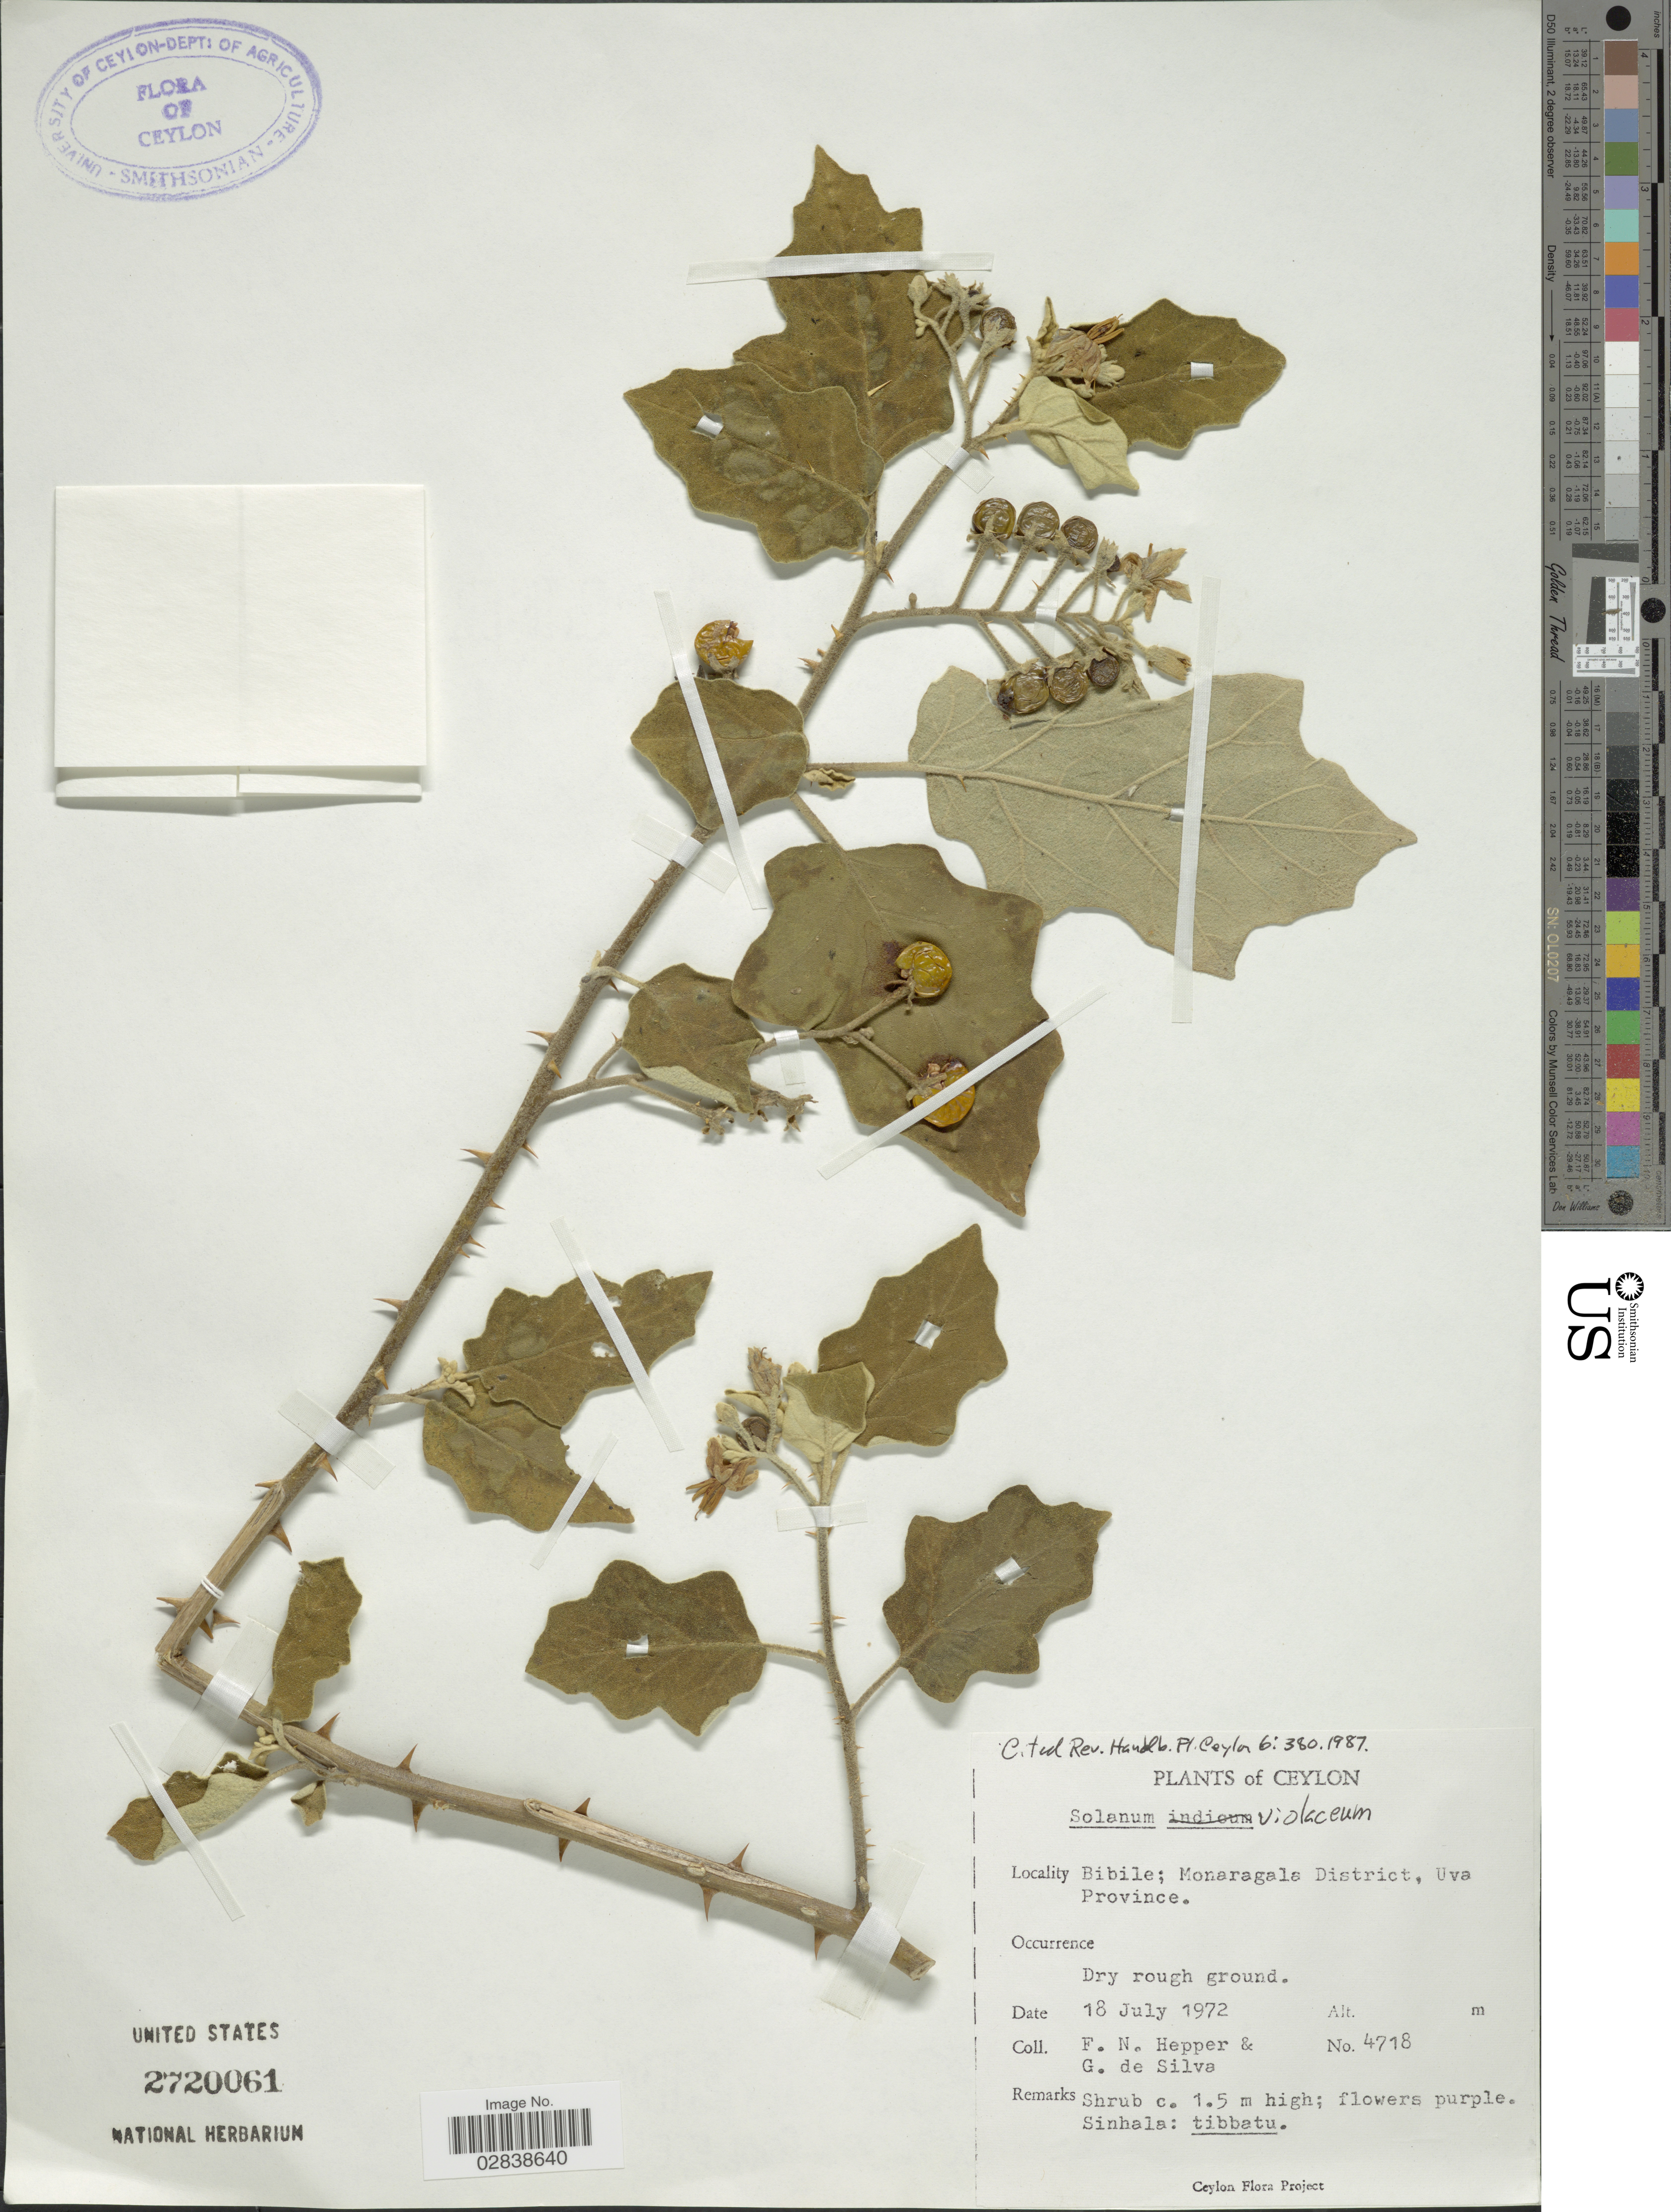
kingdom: Plantae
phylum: Tracheophyta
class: Magnoliopsida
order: Solanales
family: Solanaceae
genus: Solanum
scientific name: Solanum violaceum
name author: Ortega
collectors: F. Hepper & G. De Silva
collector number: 4718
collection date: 1972-07-18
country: Sri Lanka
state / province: Uva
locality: Ceylon. Bibile; Moranagala District, Uva Province.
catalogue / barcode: US 2720061